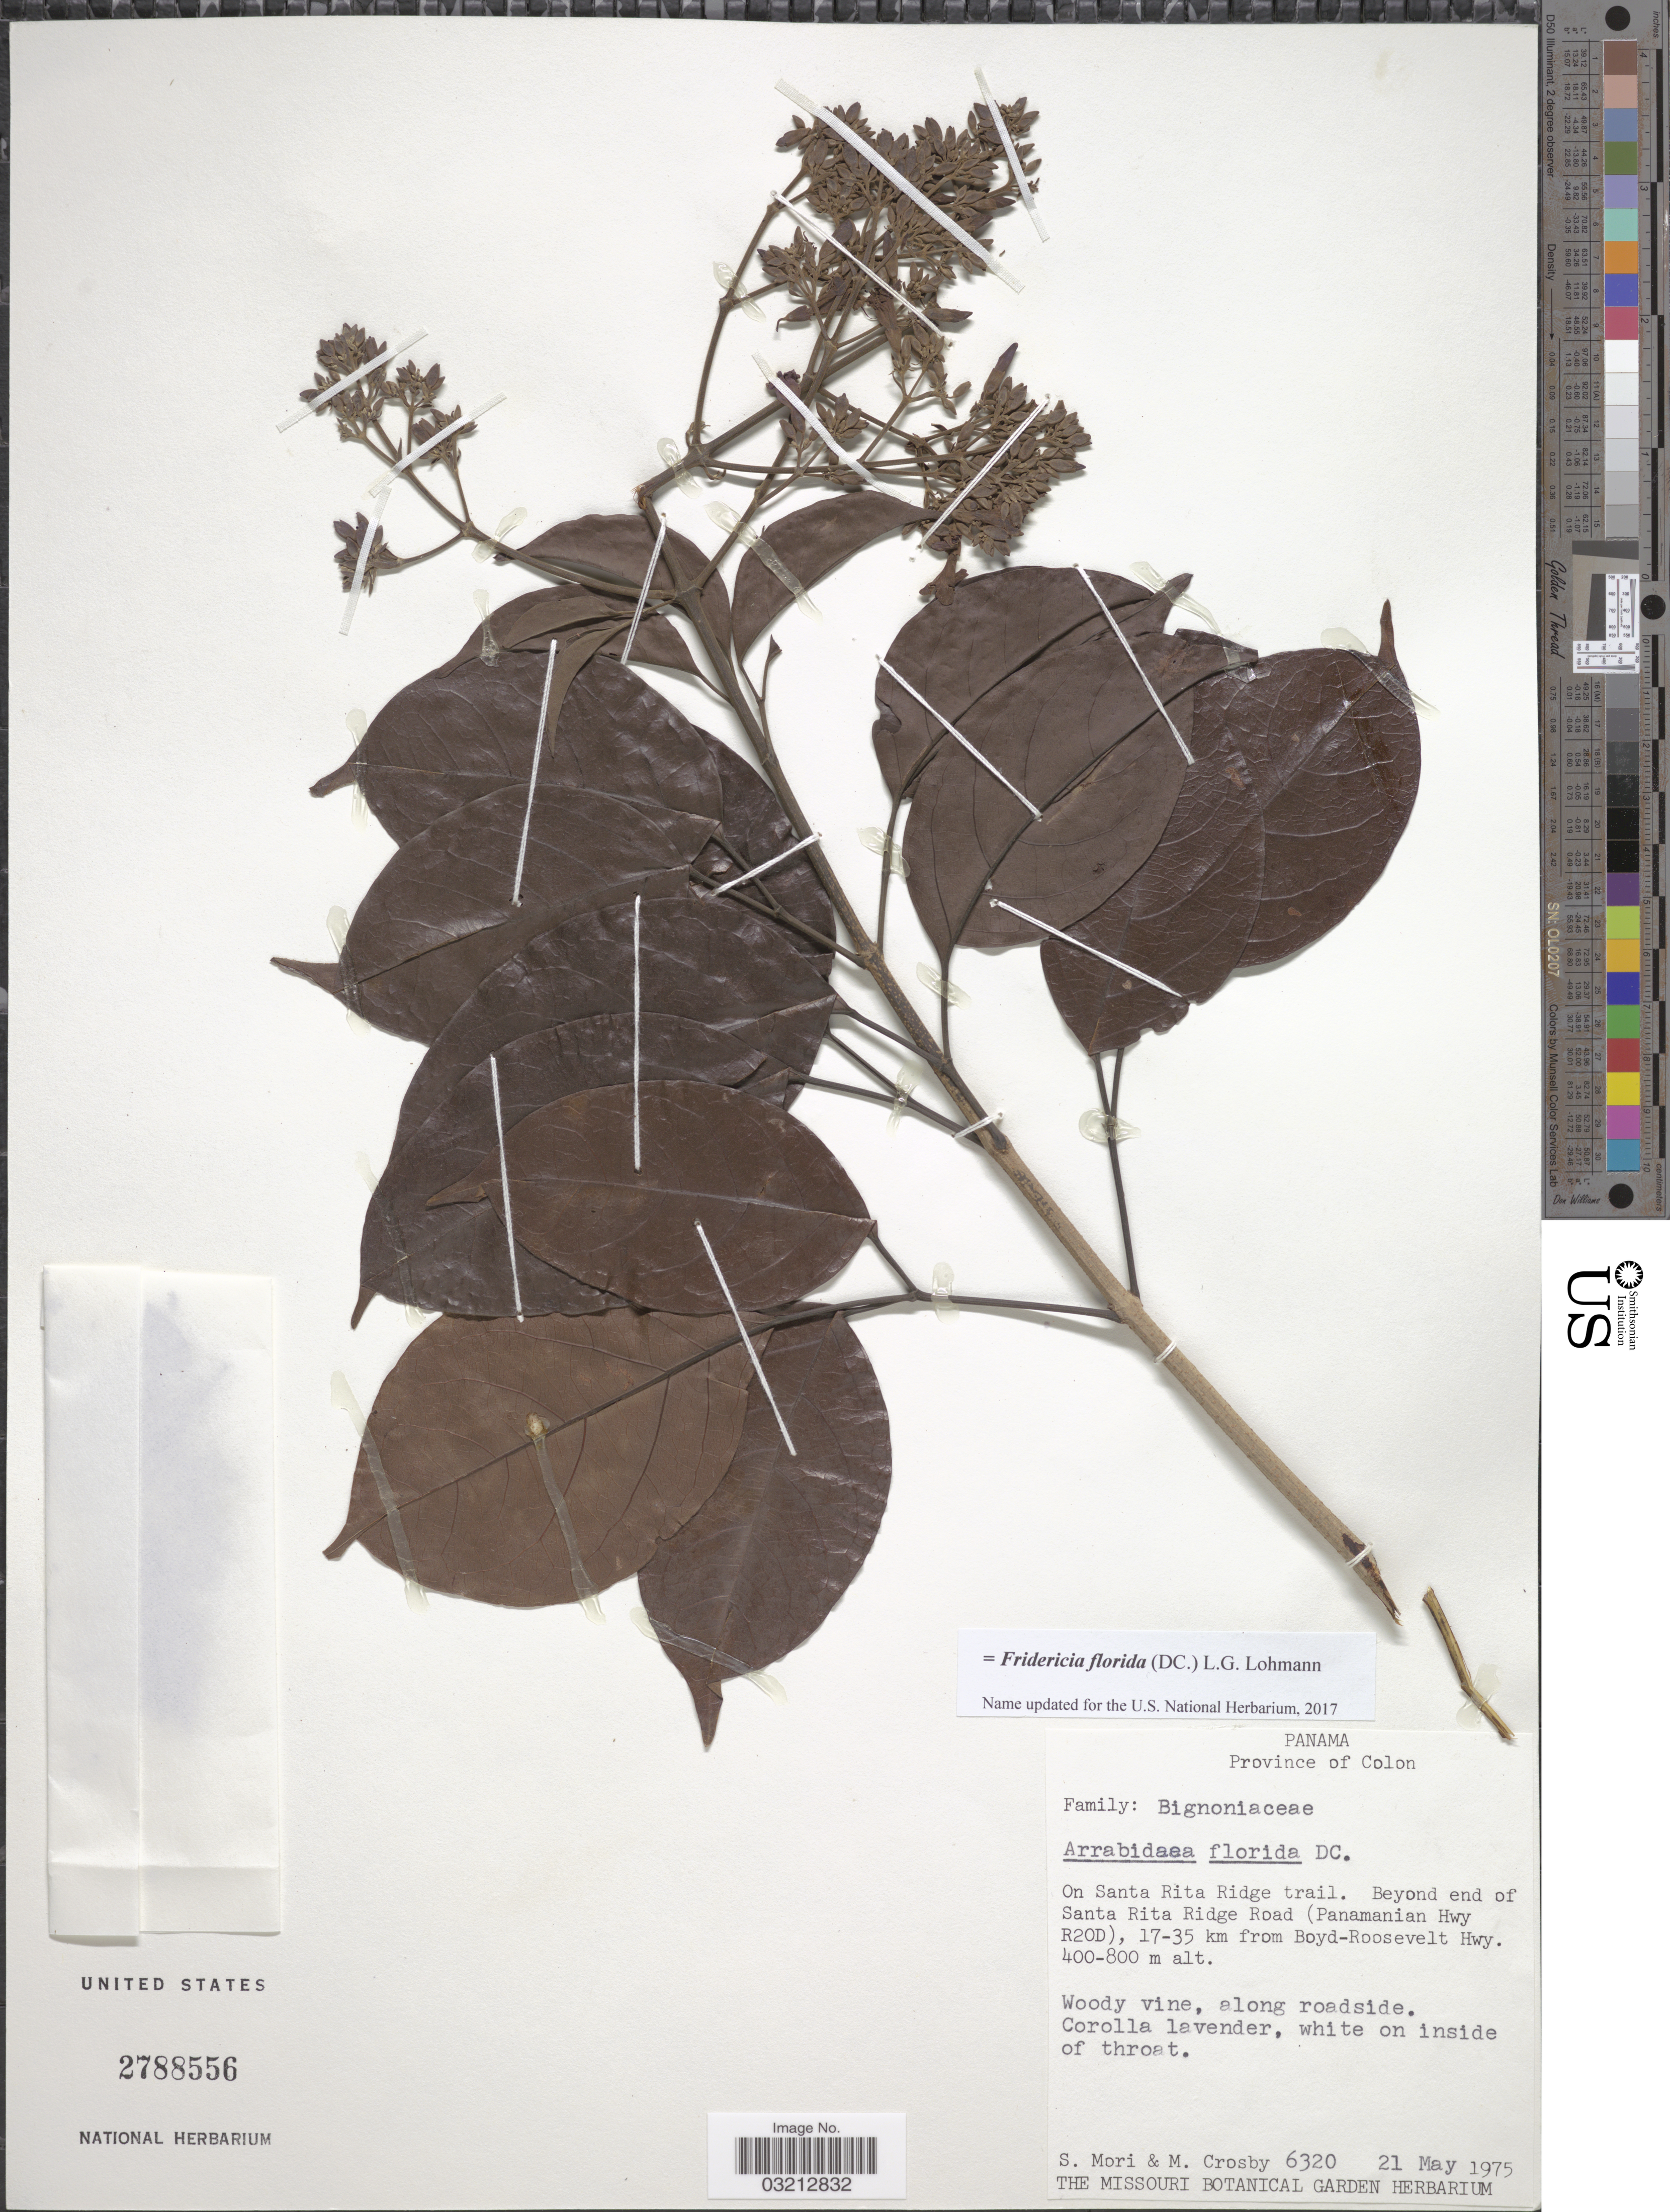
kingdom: Plantae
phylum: Tracheophyta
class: Magnoliopsida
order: Lamiales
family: Bignoniaceae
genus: Fridericia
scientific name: Fridericia florida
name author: (DC.) L.G. Lohmann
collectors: S. Mori & M. Crosby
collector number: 6320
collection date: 1975-05-21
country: Panama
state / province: Colón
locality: On Santa Rita Ridge trail. Beyond end of Santa Rita Ridge Road (Panamian Hwy R20D), 17-35 km from Boyd-Roosevelt Hwy.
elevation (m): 400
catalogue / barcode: US 2788556